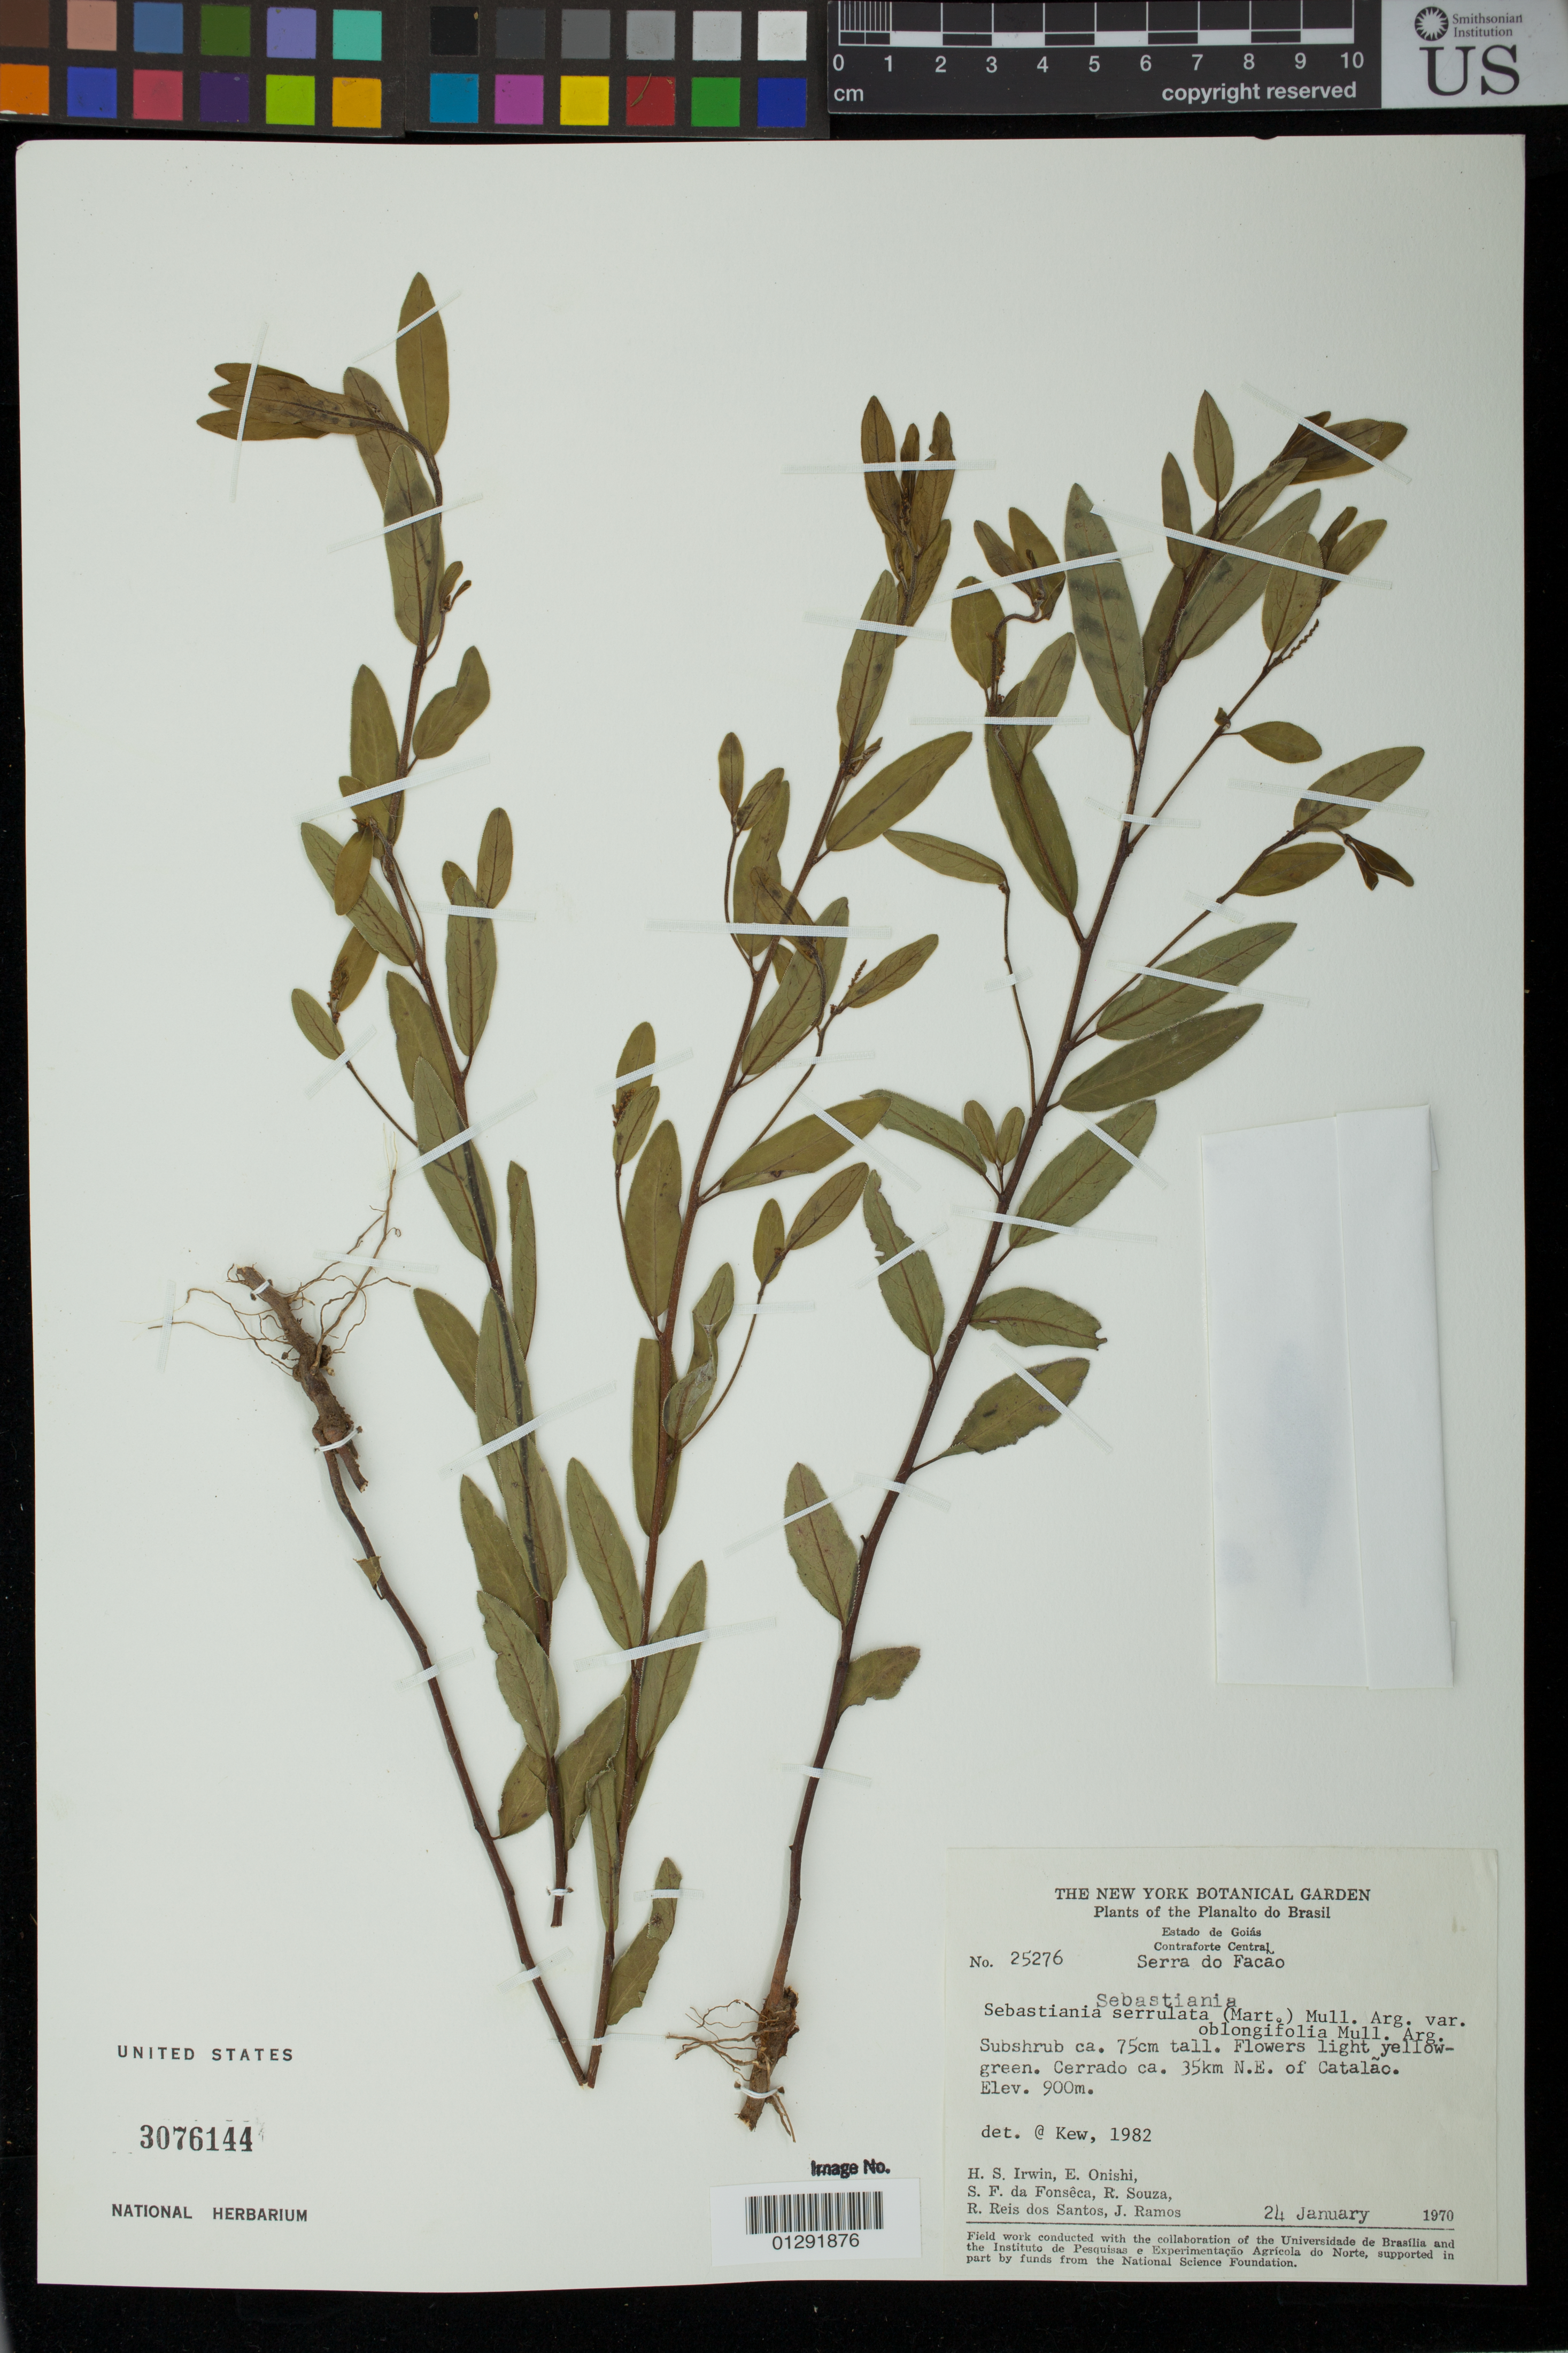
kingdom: Plantae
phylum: Tracheophyta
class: Magnoliopsida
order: Malpighiales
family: Euphorbiaceae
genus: Sebastiania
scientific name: Sebastiania serrulata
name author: (Mart.) Müll. Arg.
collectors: H. Irwin, R. Souza, S. F. Fonsêca & R. Souza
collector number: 25276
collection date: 1970-01-24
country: Brazil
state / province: Goias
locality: Contraforte Central. Serra do Facao: ca. 35km N.E. of Catalao.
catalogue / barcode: US 3076144